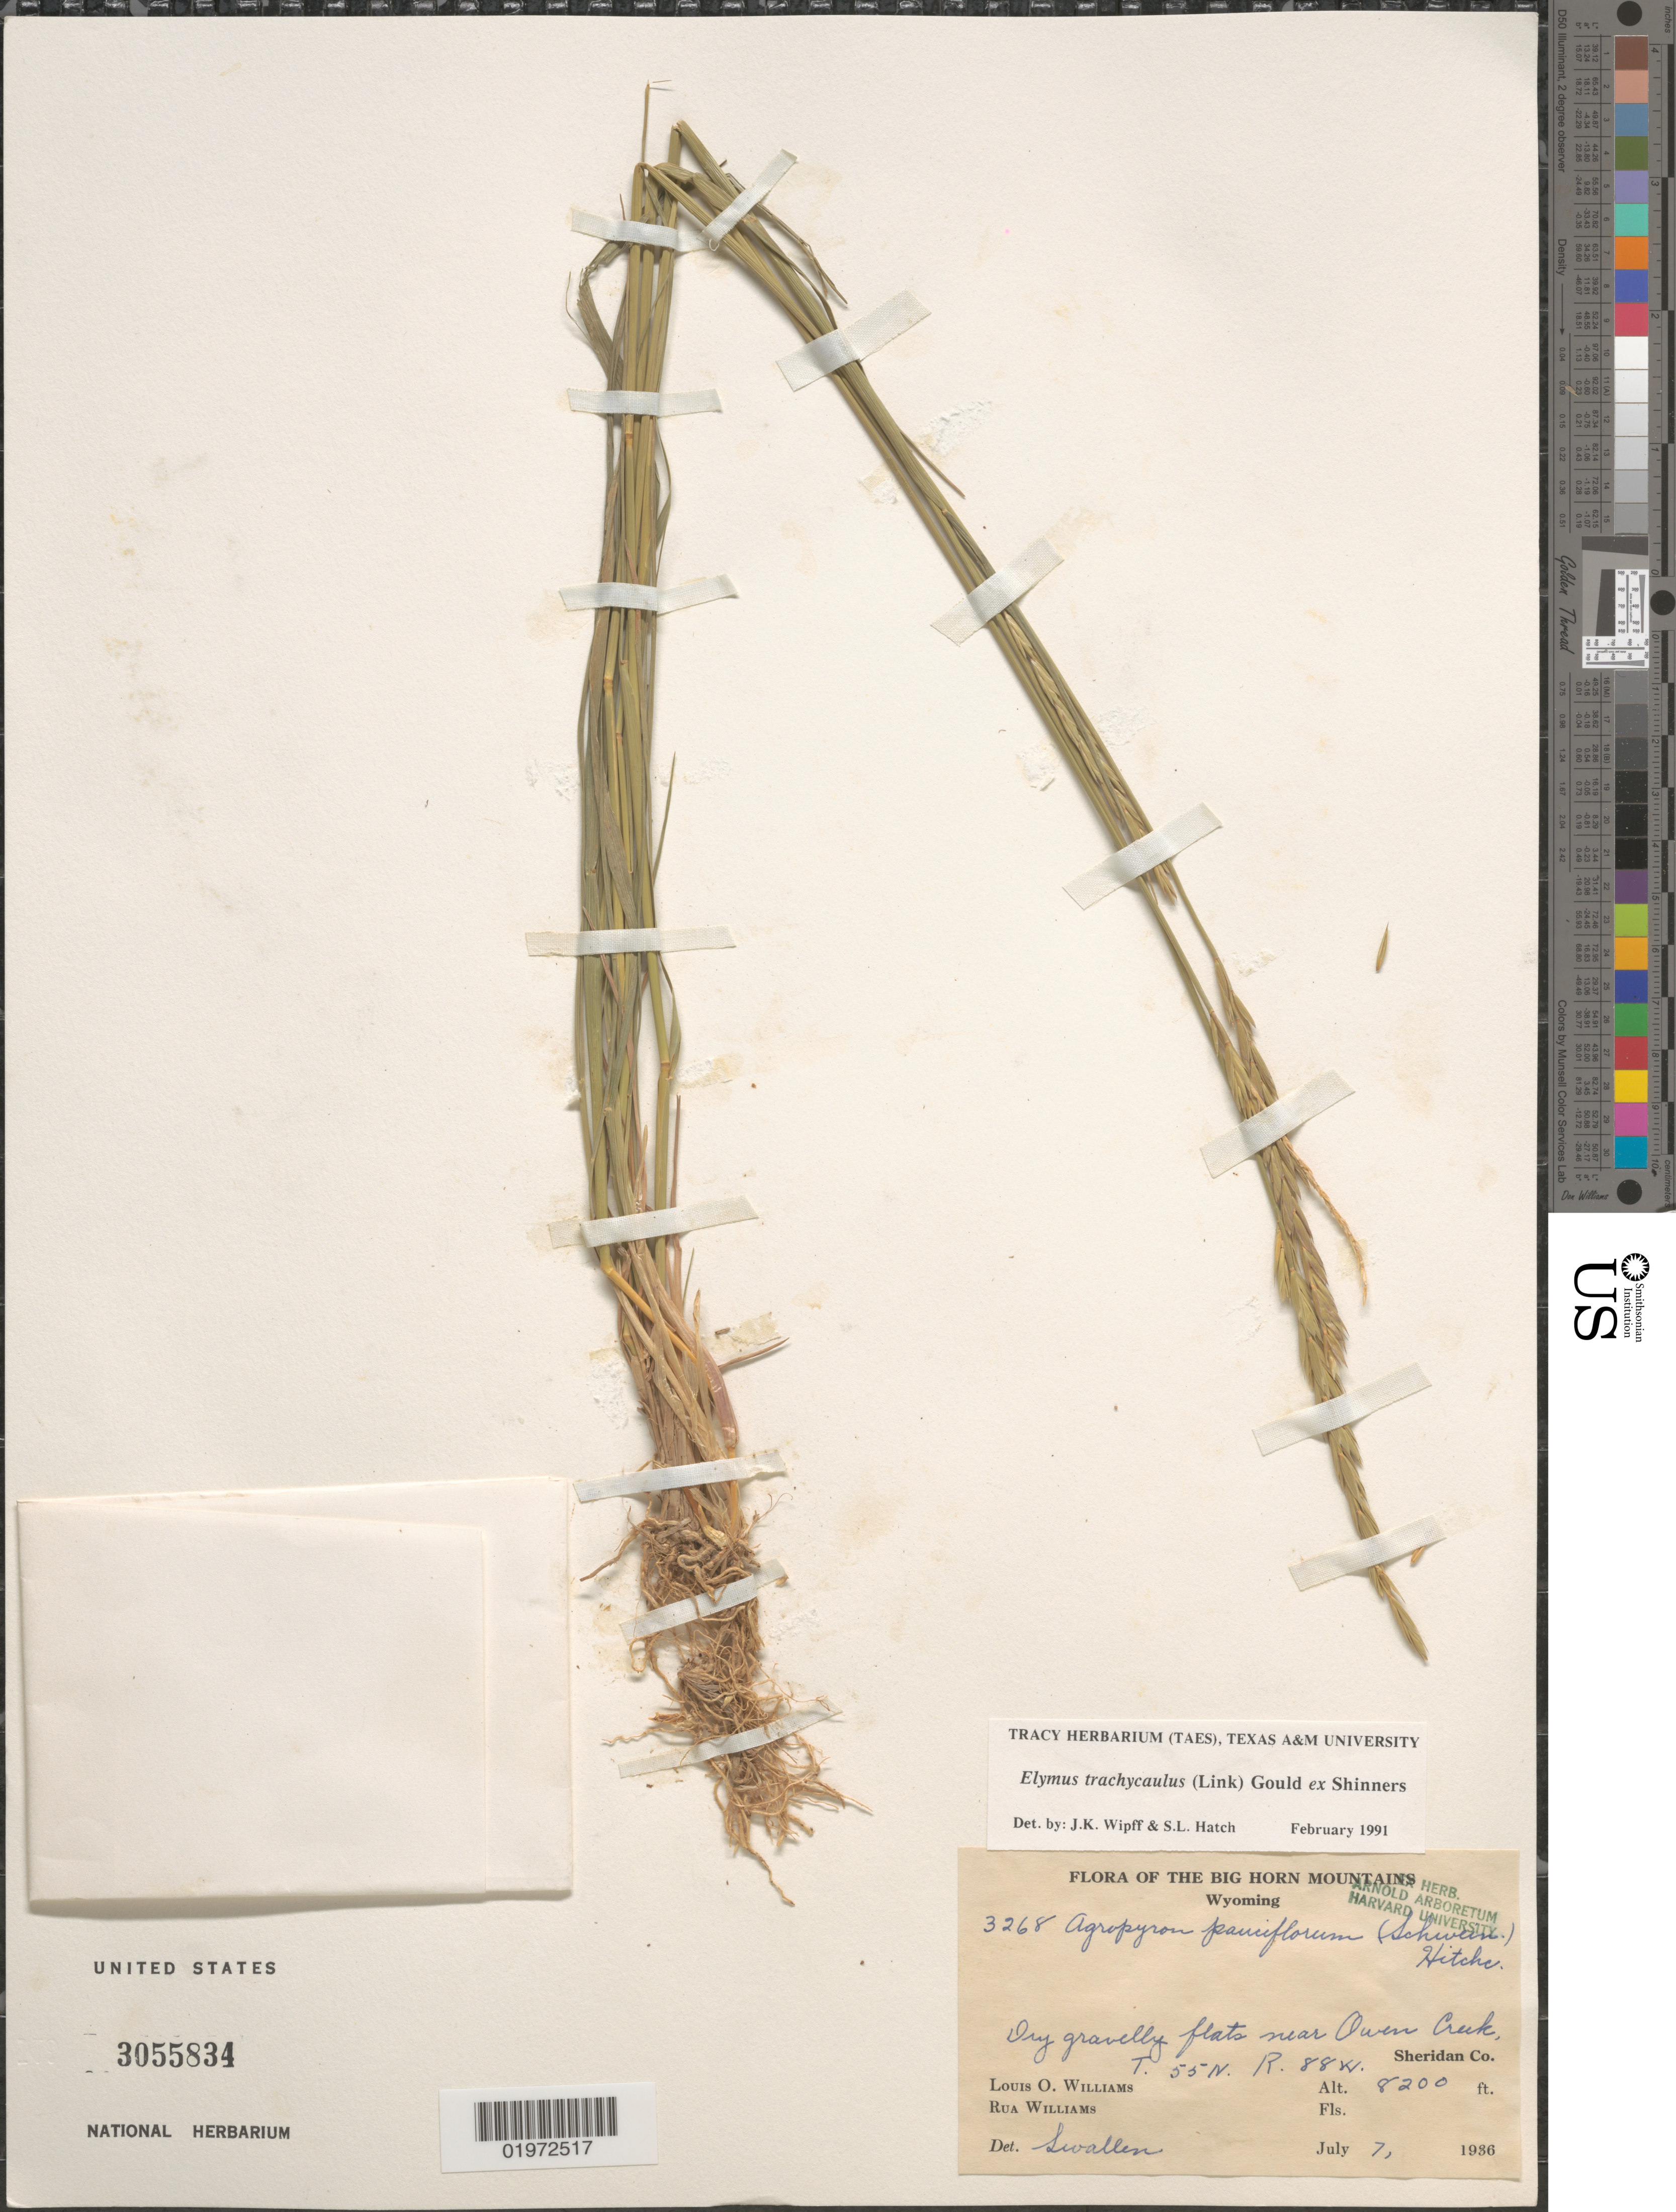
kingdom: Plantae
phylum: Tracheophyta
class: Liliopsida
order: Poales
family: Poaceae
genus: Elymus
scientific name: Elymus trachycaulus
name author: (Link) Gould ex Shinners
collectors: L. O. Williams & R. P. Williams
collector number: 3268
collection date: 1936-07-07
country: United States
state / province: Wyoming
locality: Big Horn Mountains. Dry gravelly flats near Owen Creek, Sheridan Co. T. 55N. R. 88 W.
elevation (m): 2499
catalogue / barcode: US 3055834